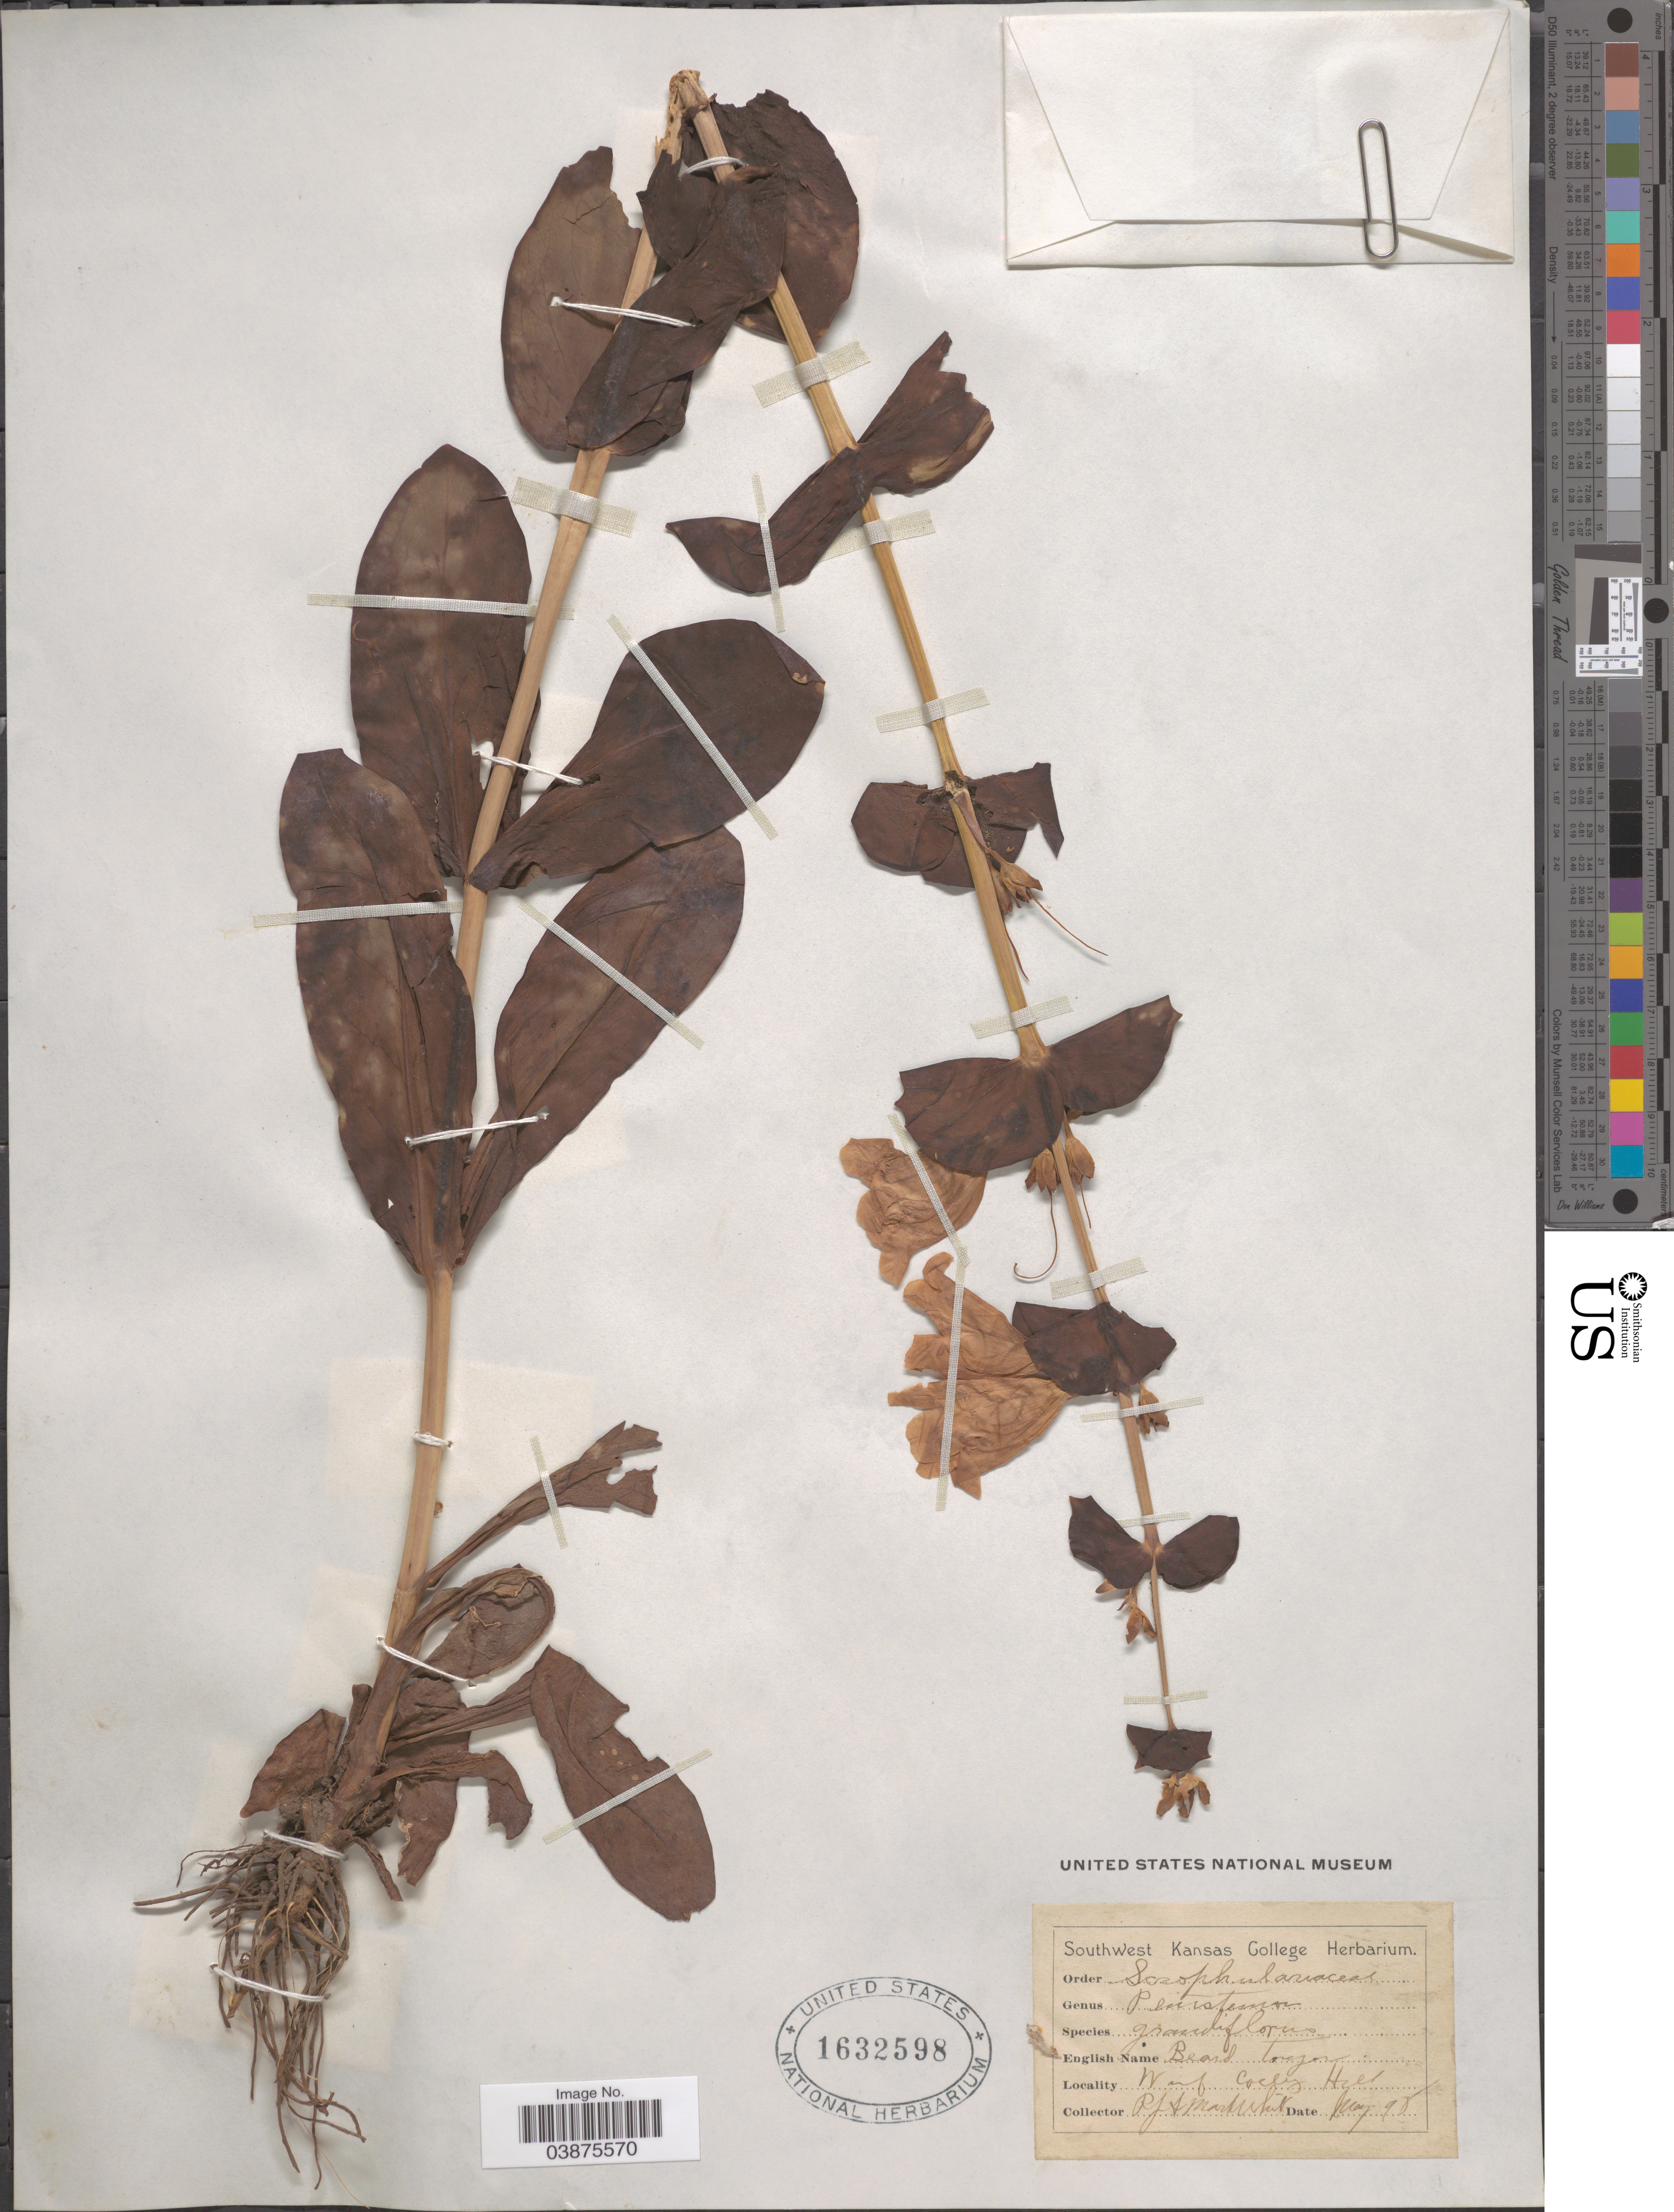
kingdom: Plantae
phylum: Tracheophyta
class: Magnoliopsida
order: Lamiales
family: Plantaginaceae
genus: Penstemon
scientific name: Penstemon grandiflorus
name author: Nutt.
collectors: P. J. White & M. White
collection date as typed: Transcribed d/m/y: /5/98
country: United States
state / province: Kansas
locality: Winfield, Cowley Hill.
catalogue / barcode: US 1632598